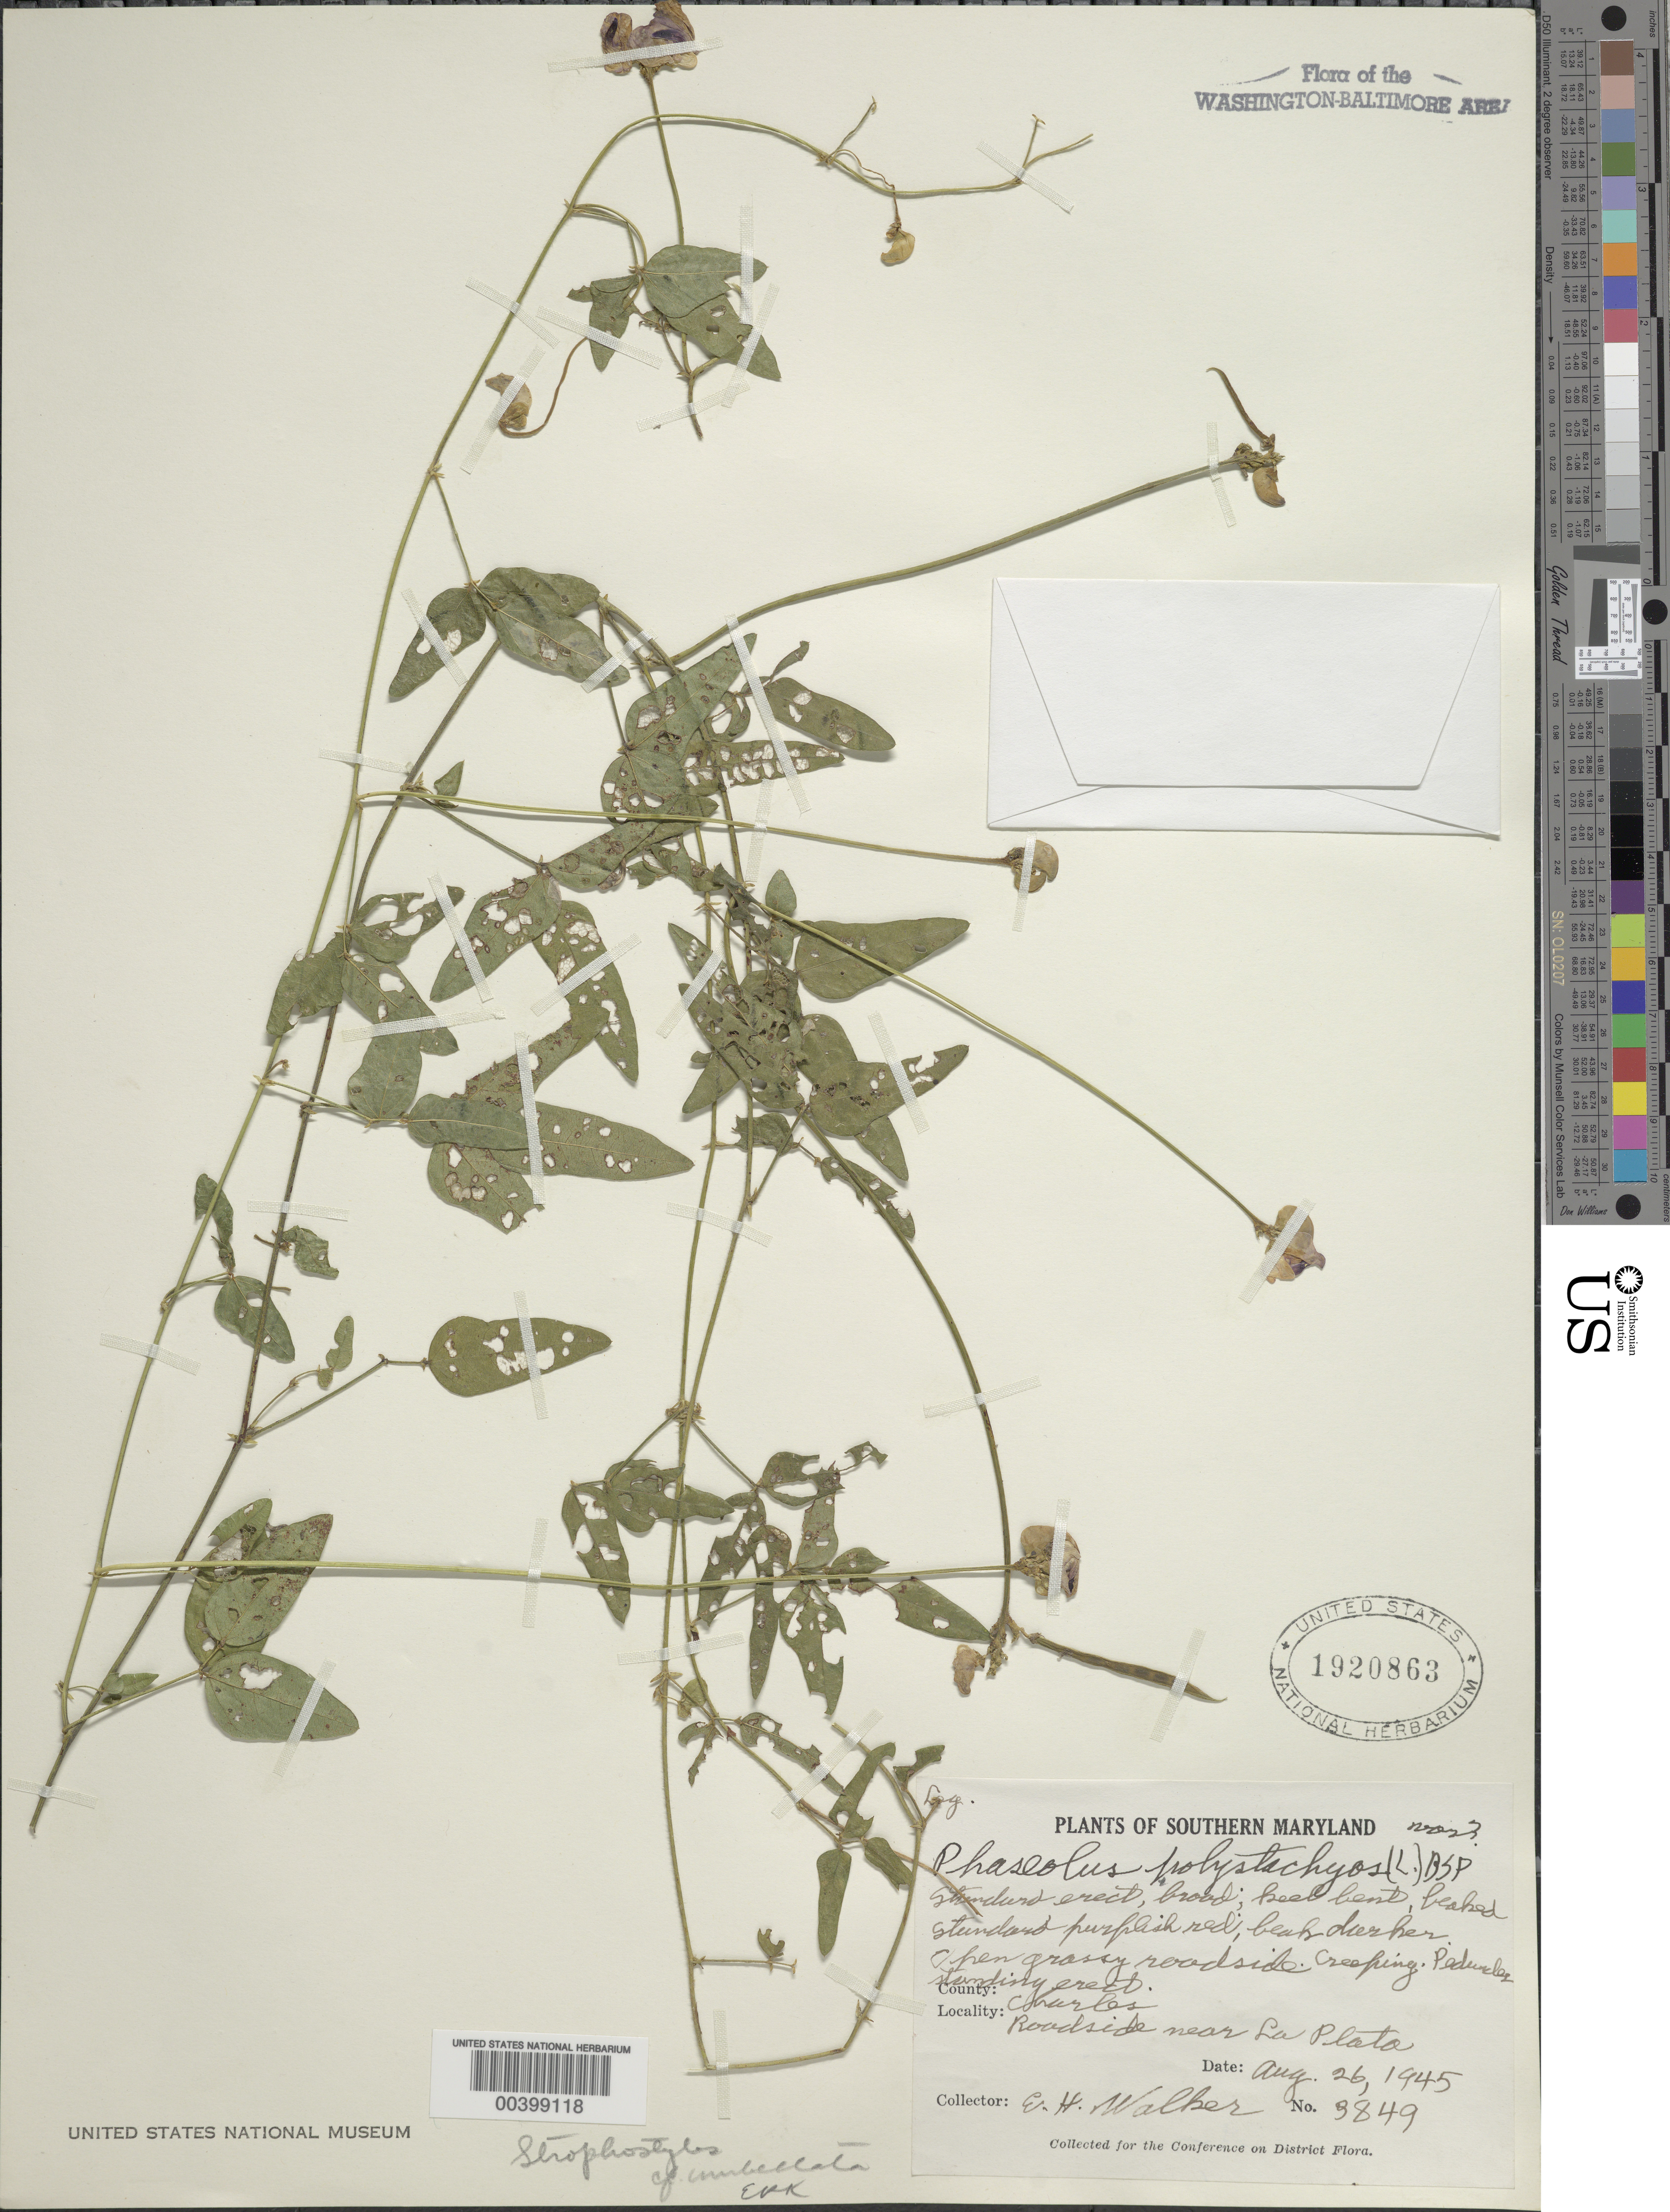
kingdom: Plantae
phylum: Tracheophyta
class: Magnoliopsida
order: Fabales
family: Fabaceae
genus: Strophostyles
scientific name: Strophostyles umbellata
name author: (Muhl. ex Willd.) Britton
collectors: E. H. Walker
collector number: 3849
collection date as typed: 26 Aug 1945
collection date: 1945-08-26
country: United States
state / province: Maryland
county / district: Charles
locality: Near La Plata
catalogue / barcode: US 1920863